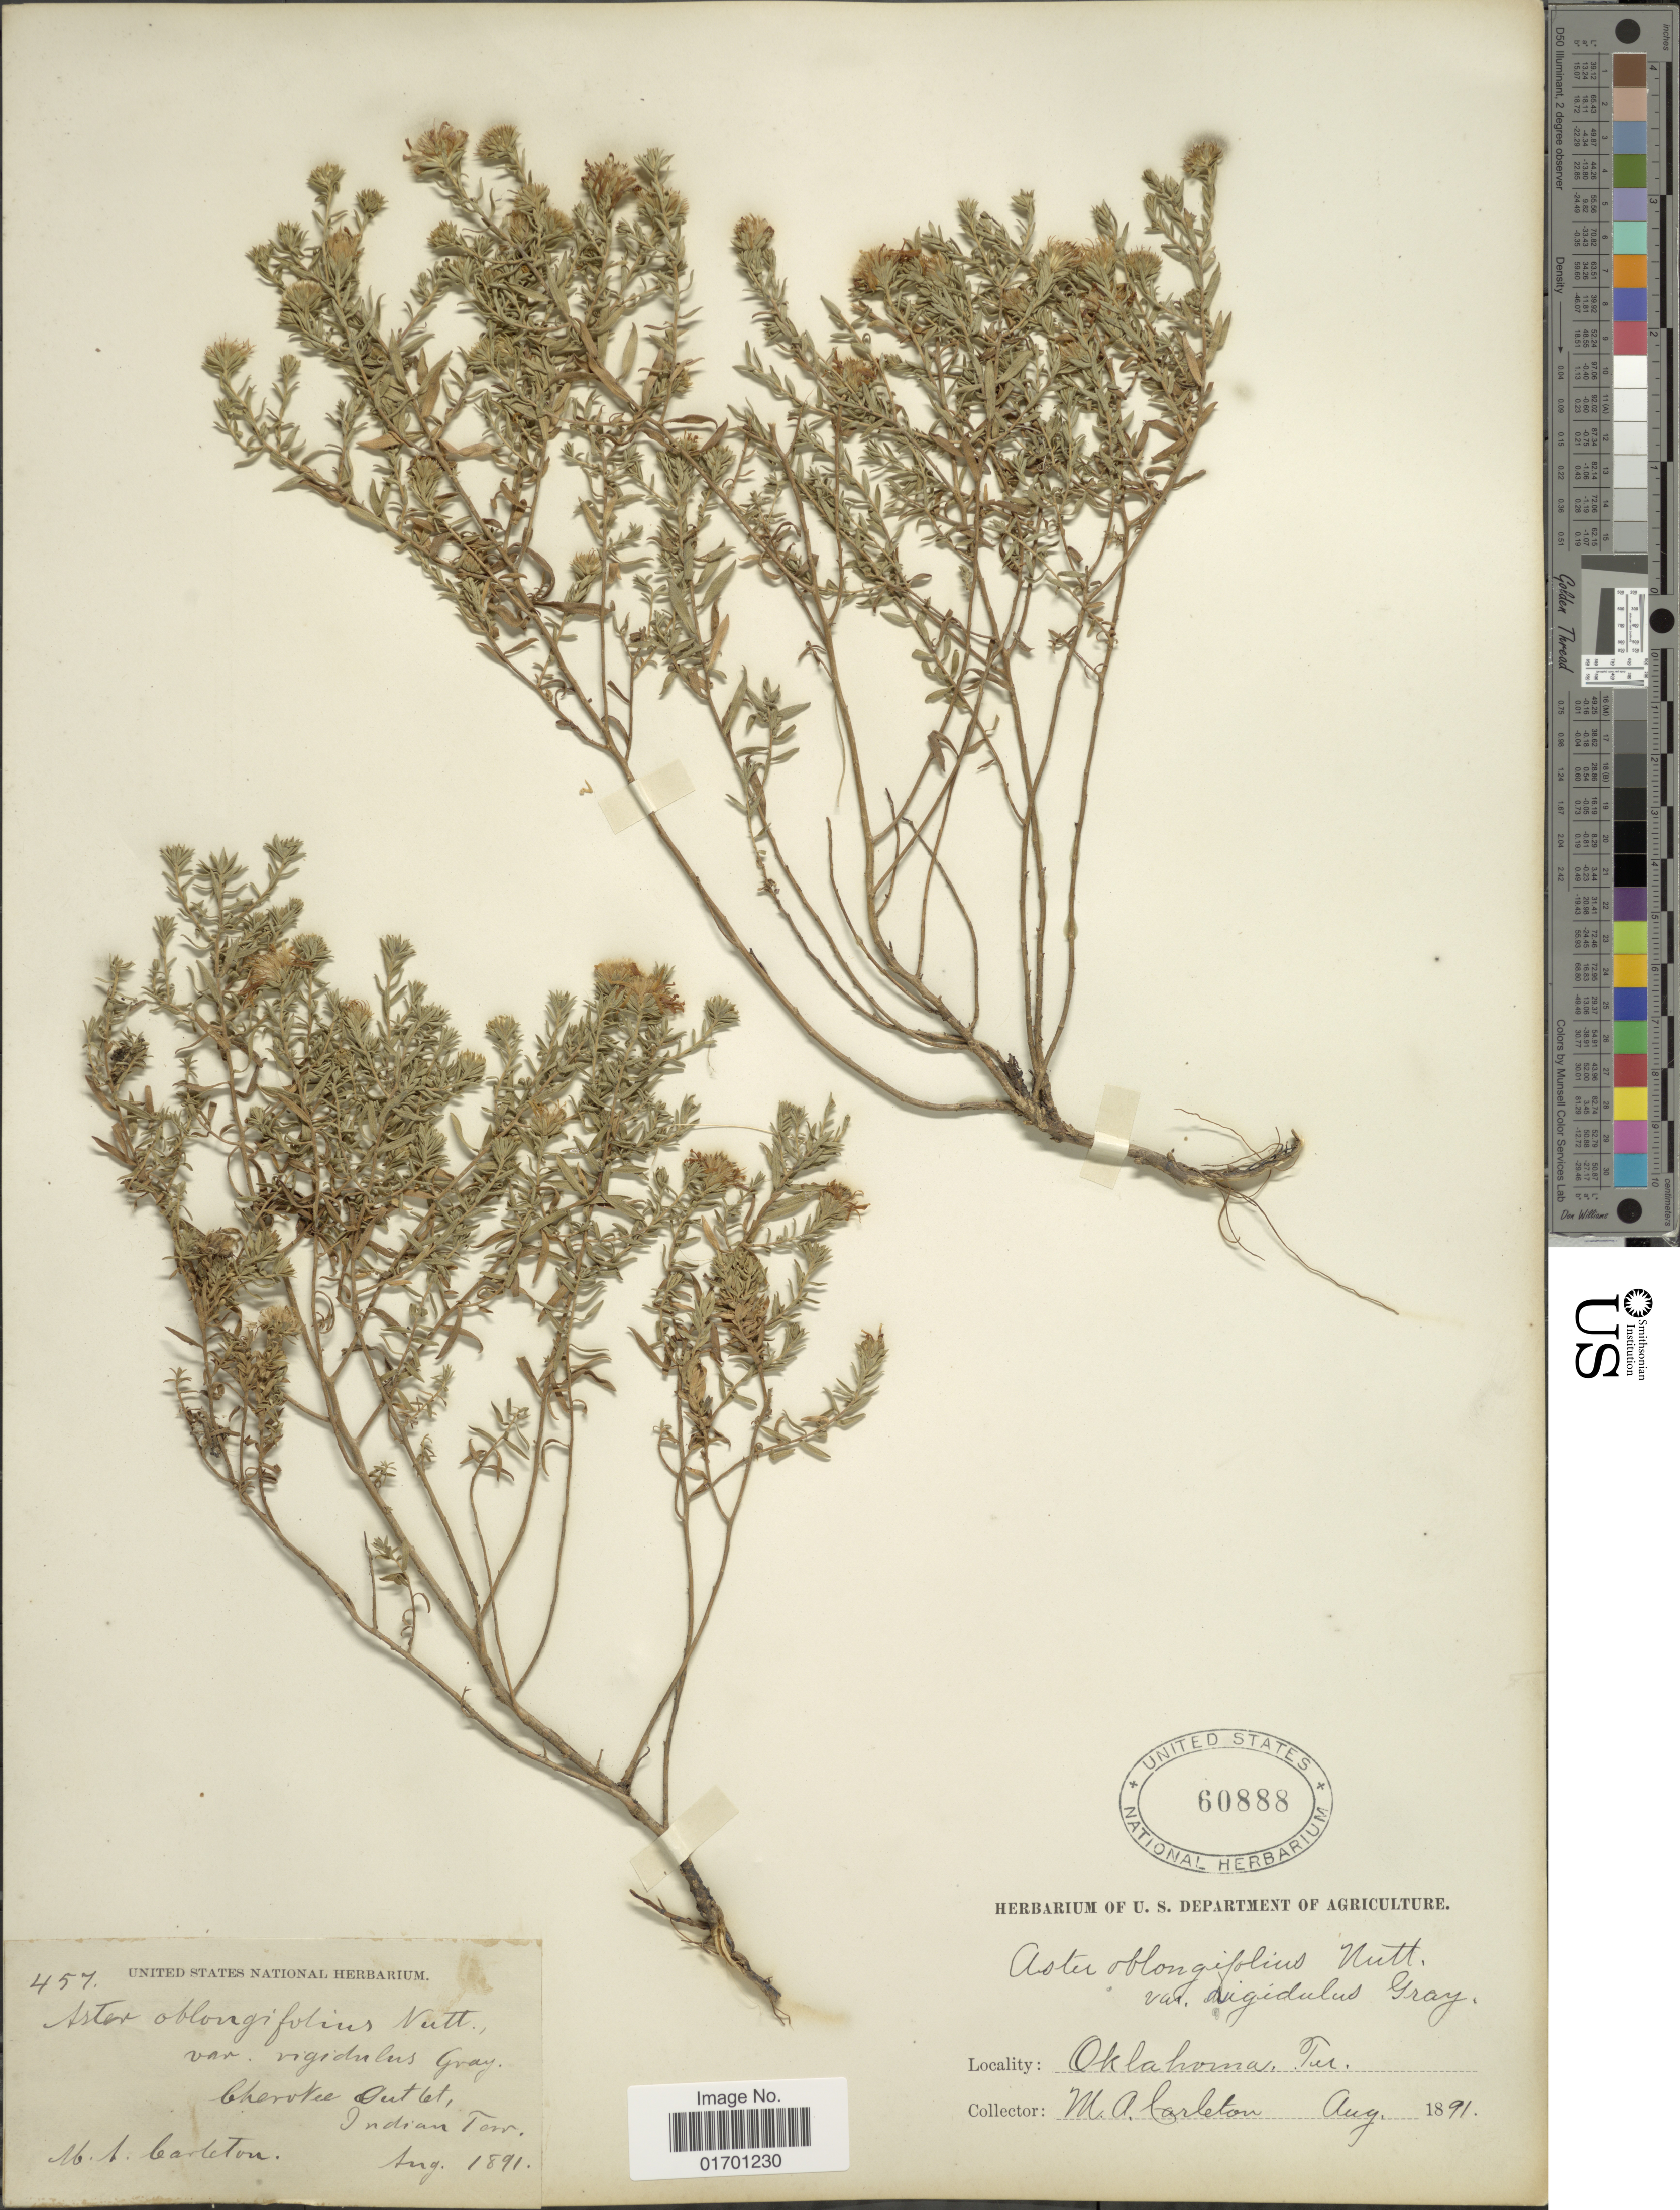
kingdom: Plantae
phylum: Tracheophyta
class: Magnoliopsida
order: Asterales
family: Asteraceae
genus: Symphyotrichum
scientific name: Symphyotrichum oblongifolium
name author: (Nutt.) G.L. Nesom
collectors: M. A. Carleton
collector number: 457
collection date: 1891-08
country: United States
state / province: Oklahoma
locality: Cherokee Outlet Indiana Terr.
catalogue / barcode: US 60888